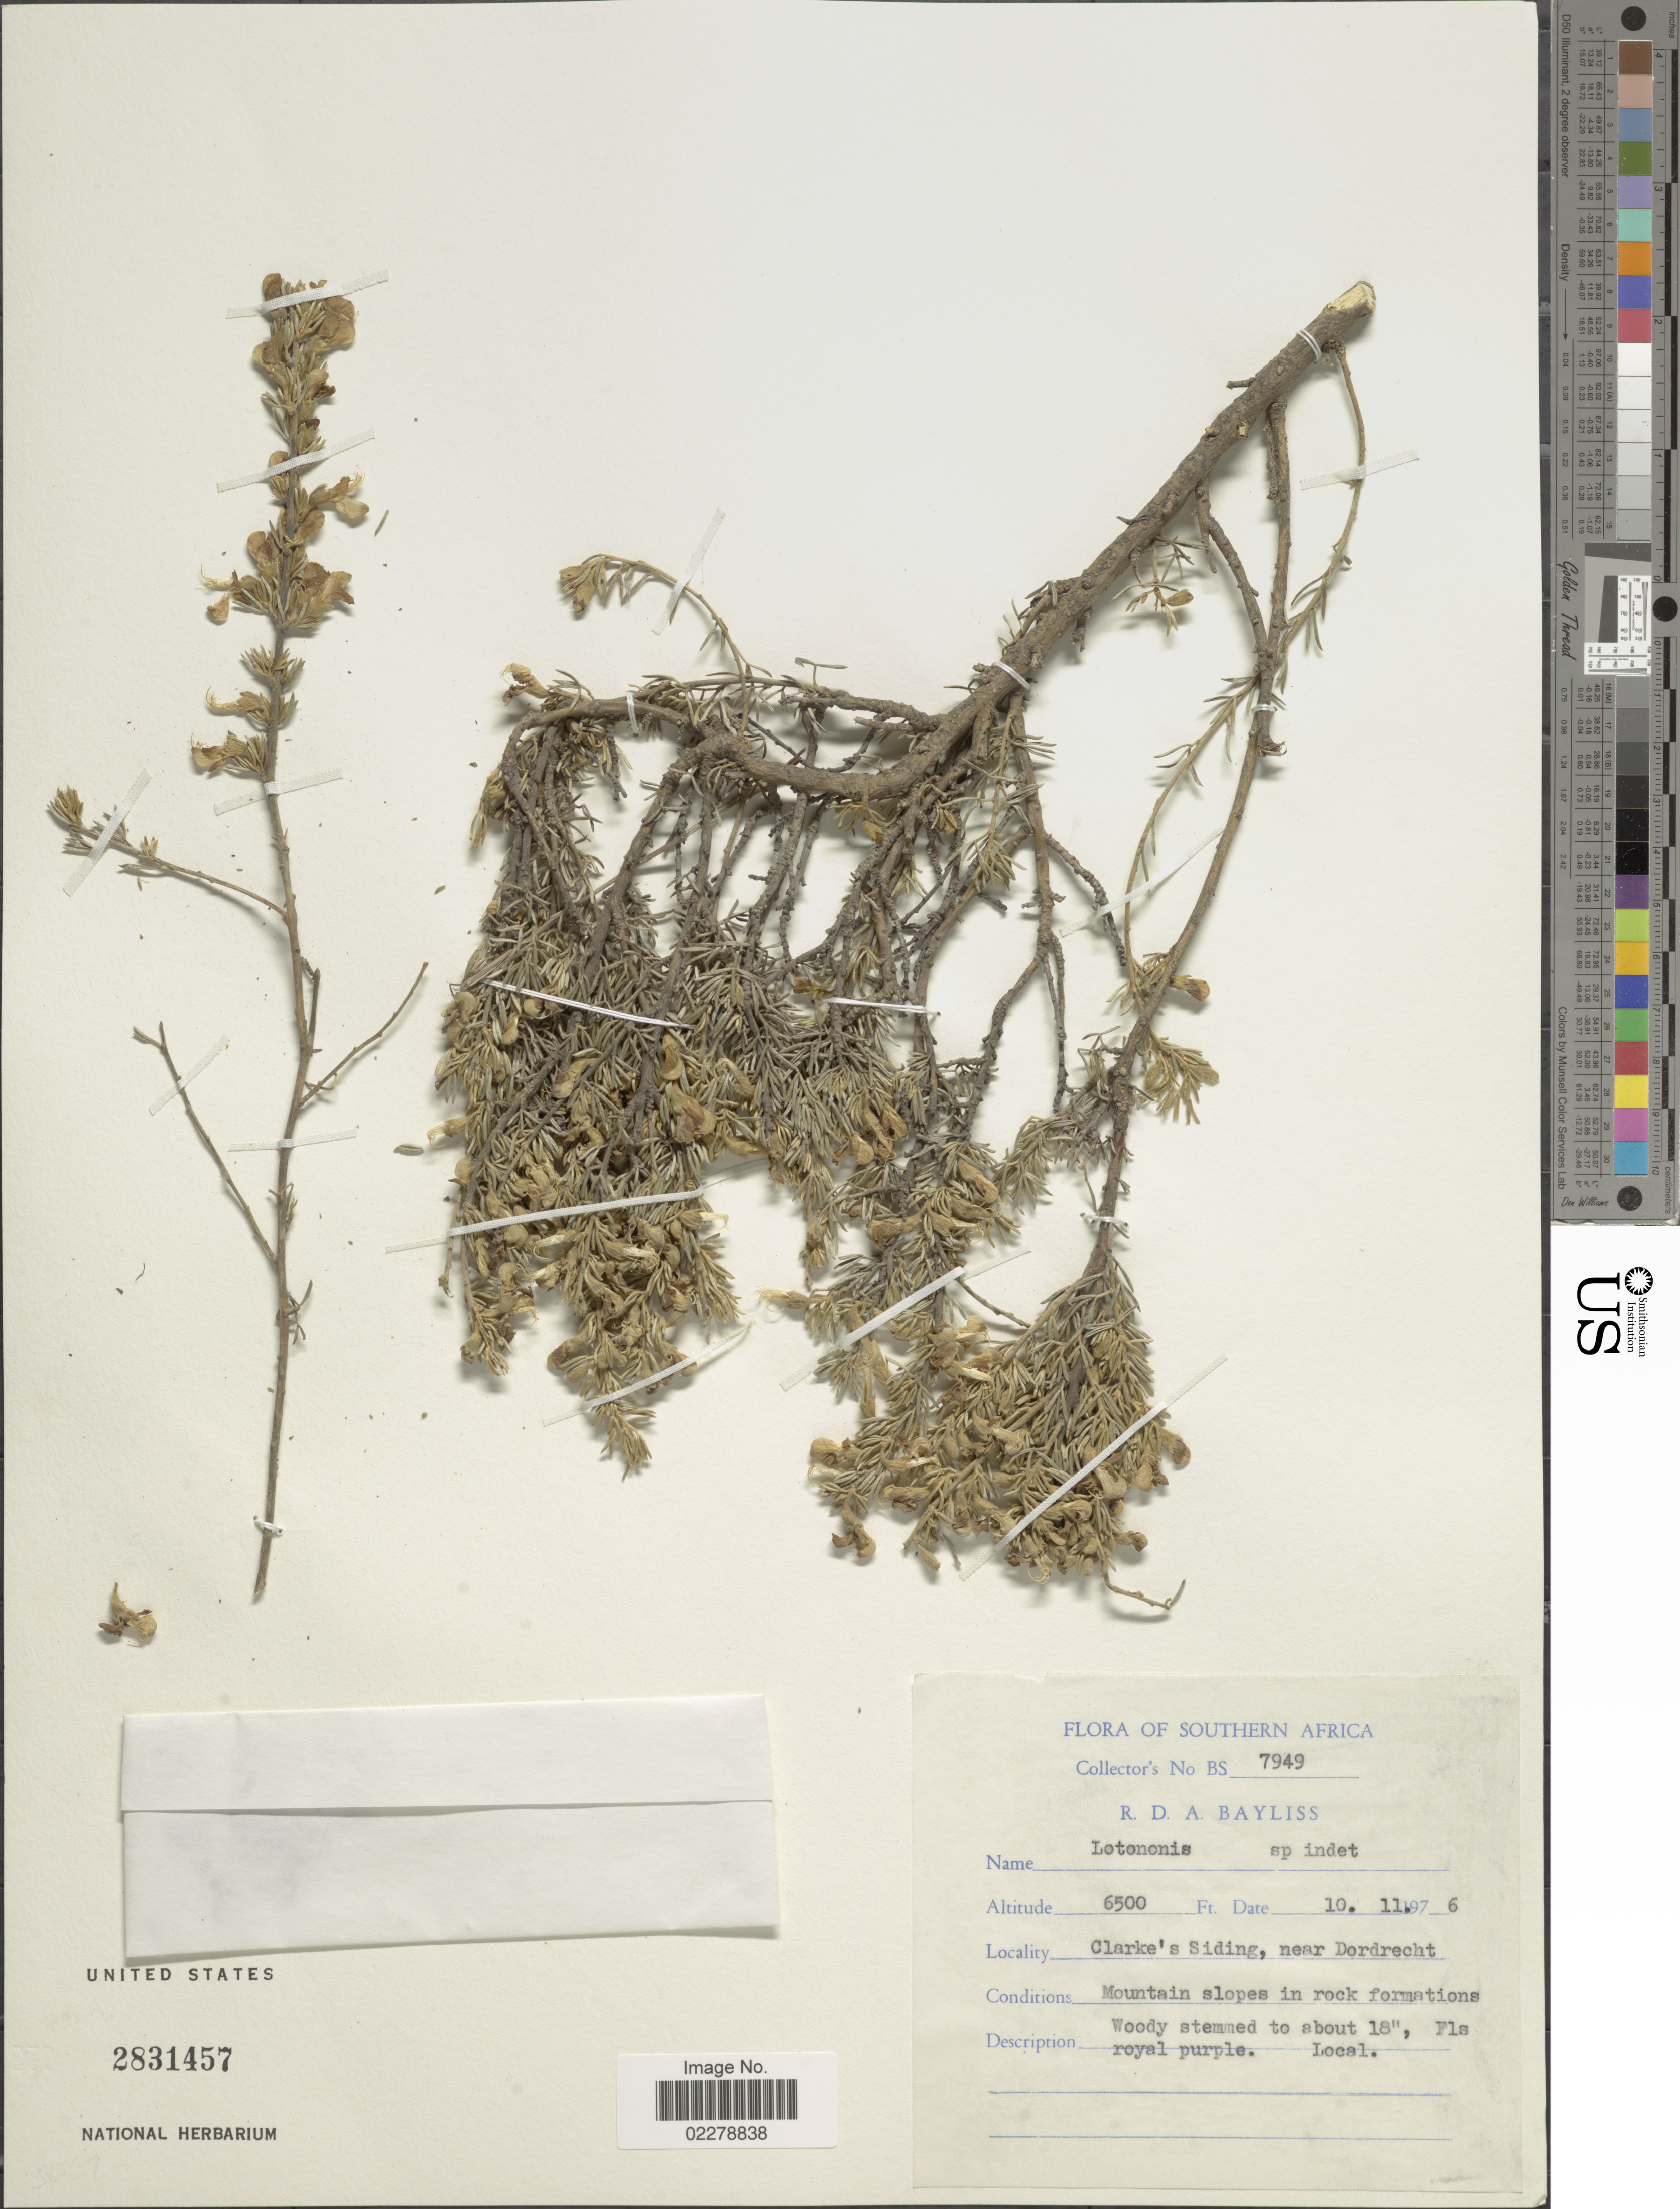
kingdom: Plantae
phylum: Tracheophyta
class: Magnoliopsida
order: Fabales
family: Fabaceae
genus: Lotononis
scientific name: Lotononis sp.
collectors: R. Bayliss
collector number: BS7949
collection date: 1976-11-10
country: South Africa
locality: Southern africa. Clarck's Siding, near Dordrecht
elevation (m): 1981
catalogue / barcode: US 2831457